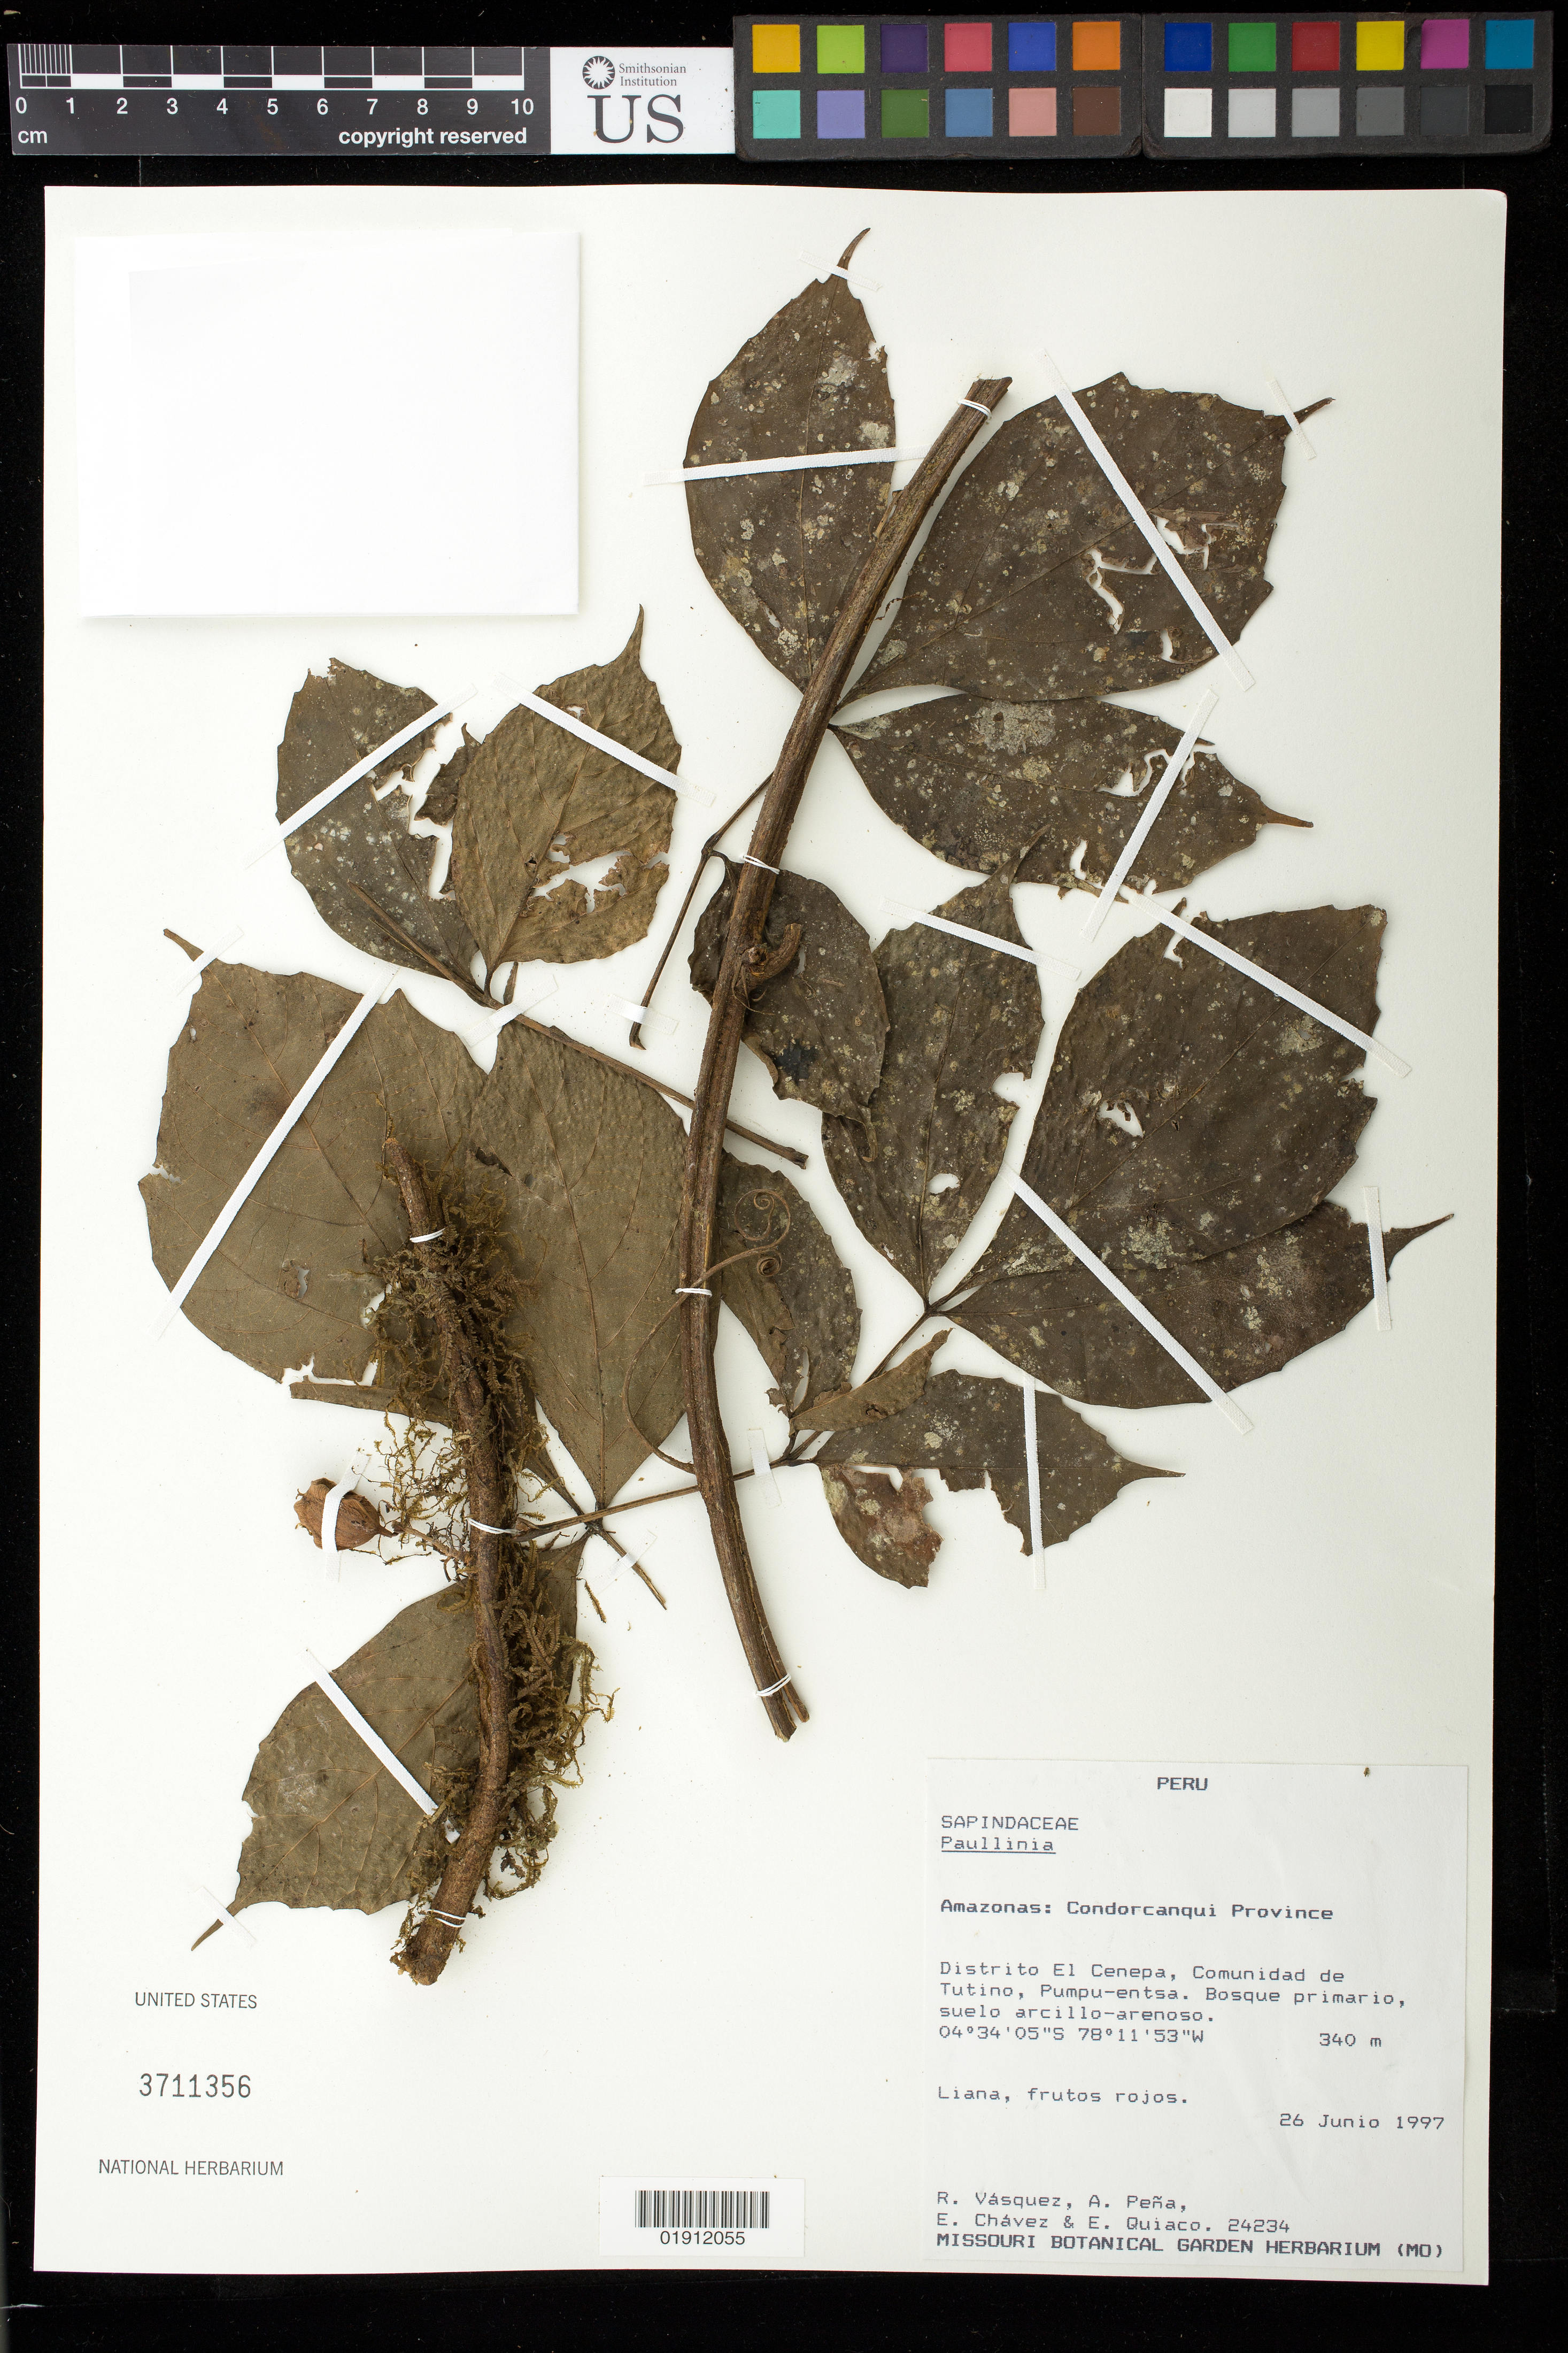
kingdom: Plantae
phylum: Tracheophyta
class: Magnoliopsida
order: Sapindales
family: Sapindaceae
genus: Paullinia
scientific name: Paullinia sp.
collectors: R. Vásquez M., A. Peña, E. Chávez & E. Quiaco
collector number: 24234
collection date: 1997-06-26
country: Peru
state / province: Amazonas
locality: Condorcanqui Province. Distrito El Cenepa, Comunidad de Tutino, Pumpu-entsa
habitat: Bosque primario, suelo arcillo-arenoso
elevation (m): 340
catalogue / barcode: US 3711356